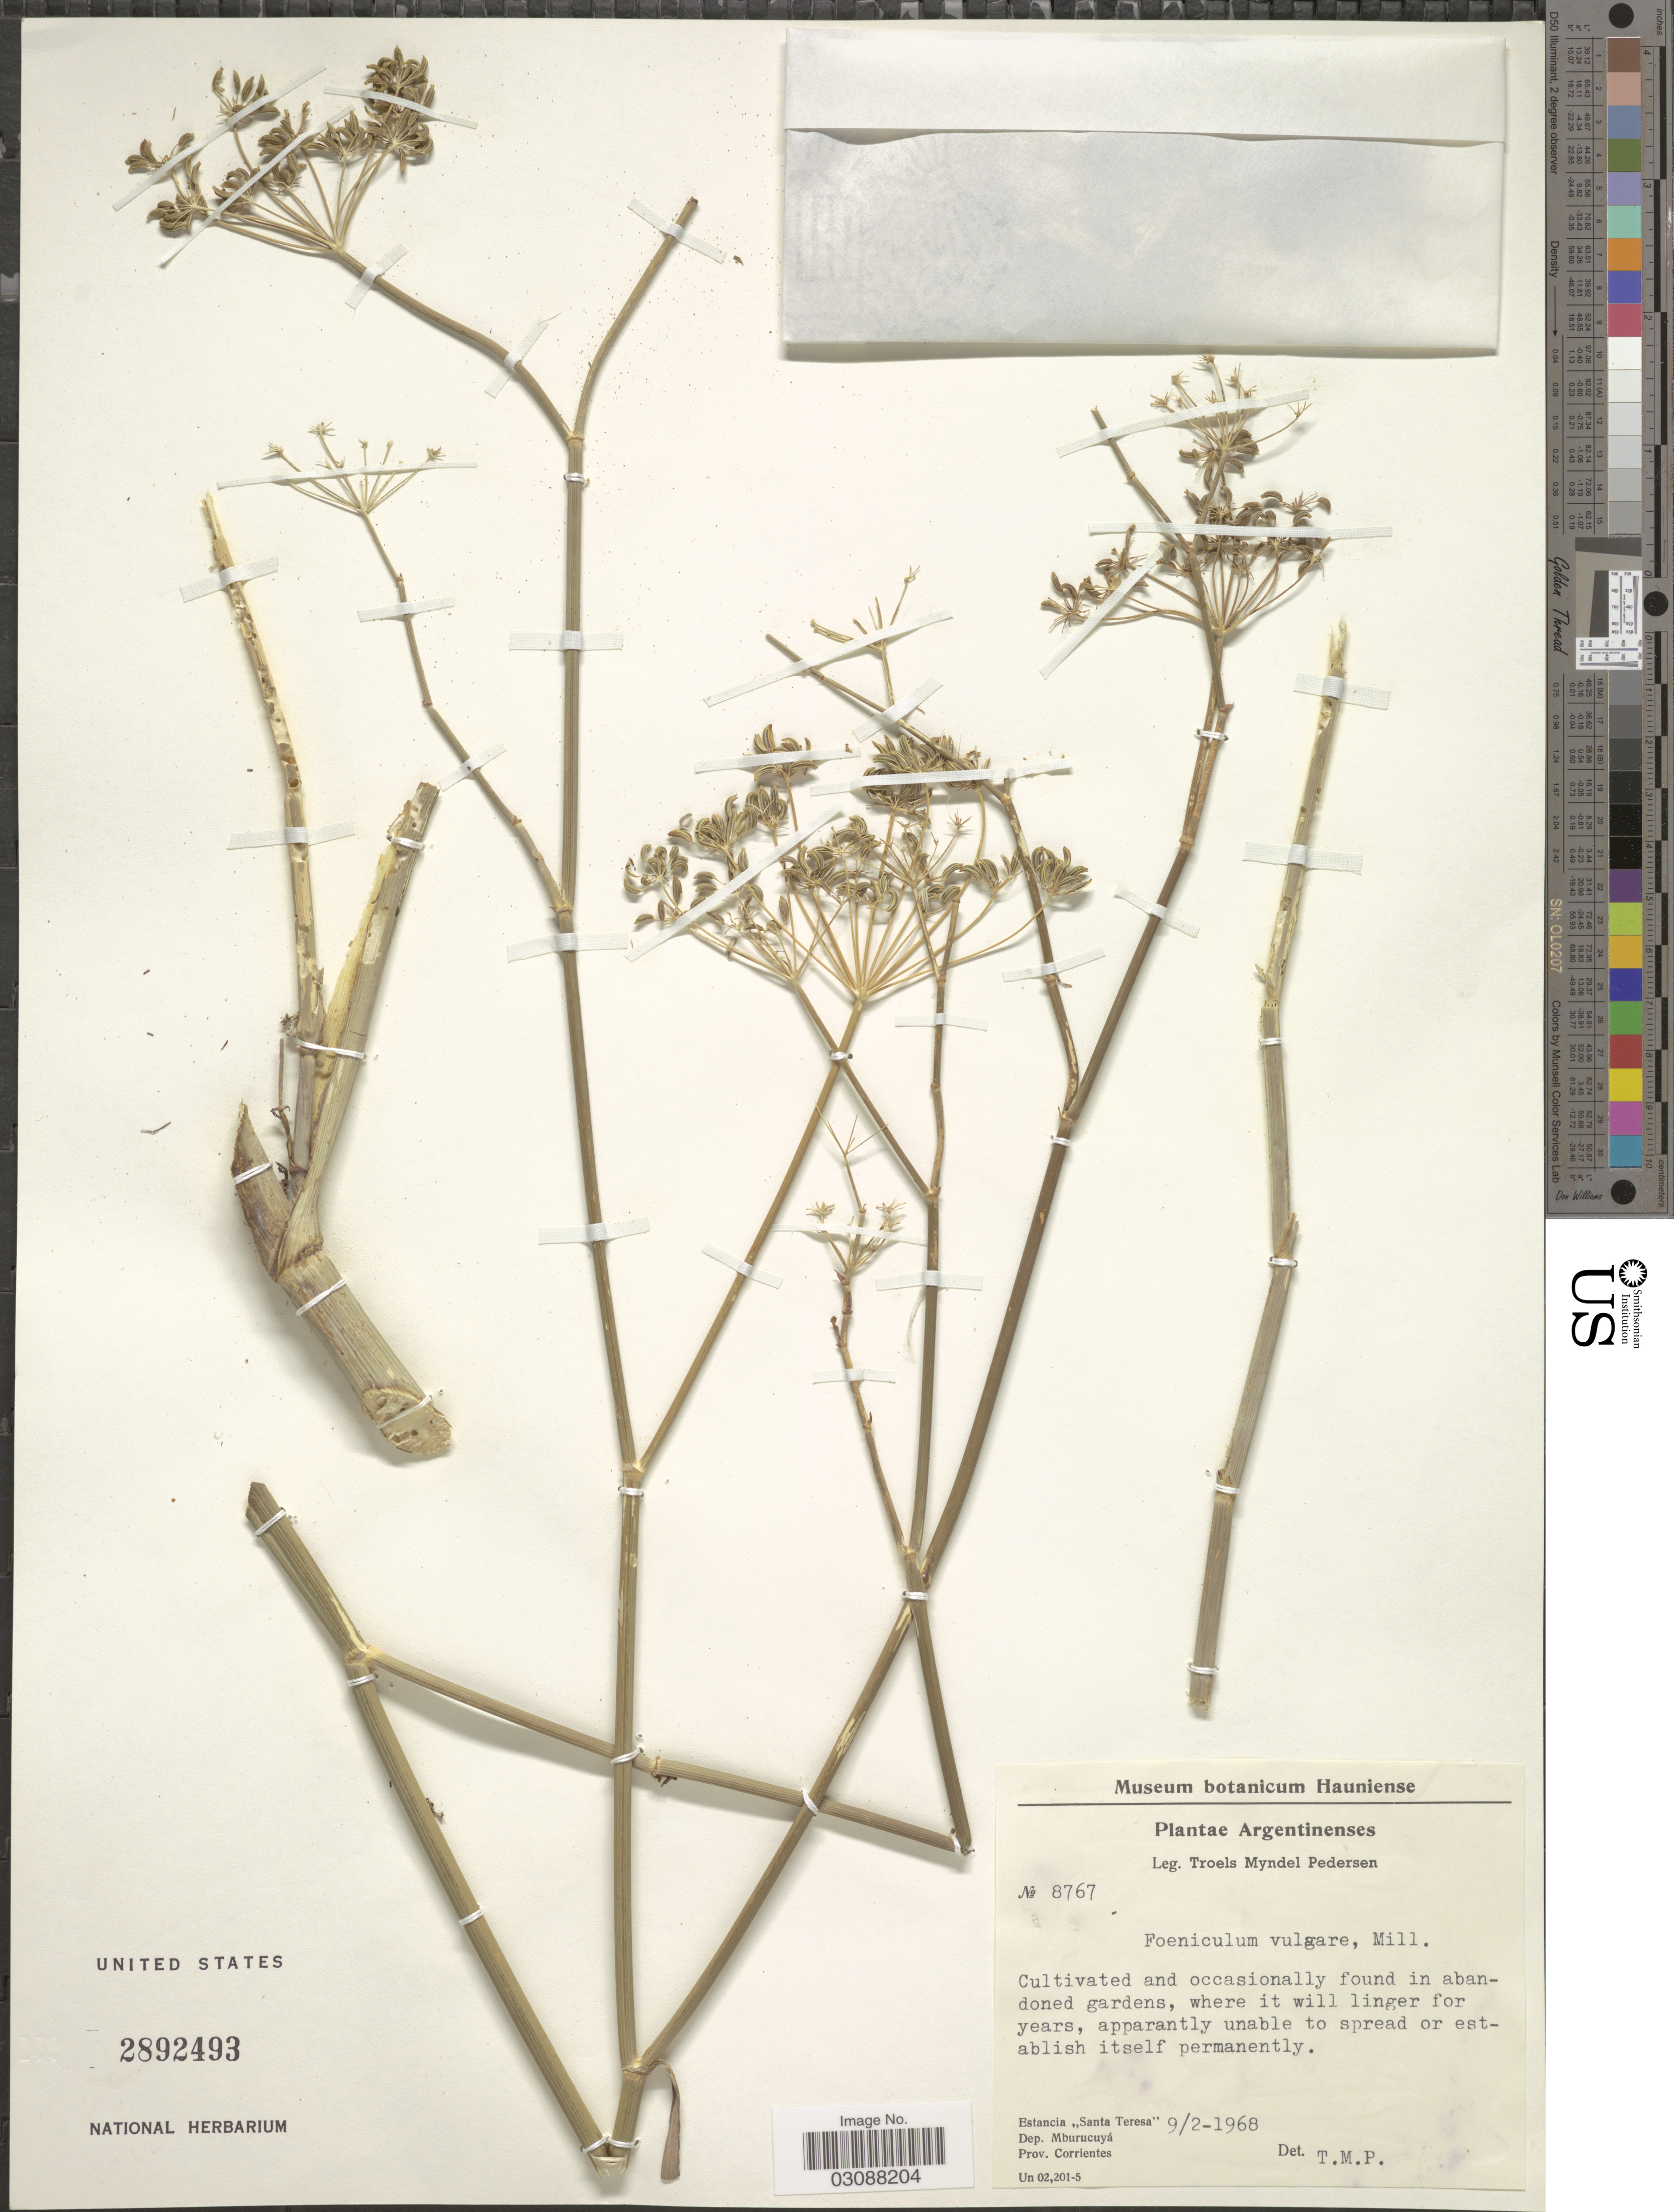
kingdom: Plantae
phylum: Tracheophyta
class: Magnoliopsida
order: Apiales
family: Apiaceae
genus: Foeniculum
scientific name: Foeniculum vulgare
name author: Mill.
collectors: T. Pederson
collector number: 8767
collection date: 1968-02-09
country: Argentina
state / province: Corrientes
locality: Estancia "Santa Teresa" Dep. Mburucuyá.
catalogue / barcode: US 2892493